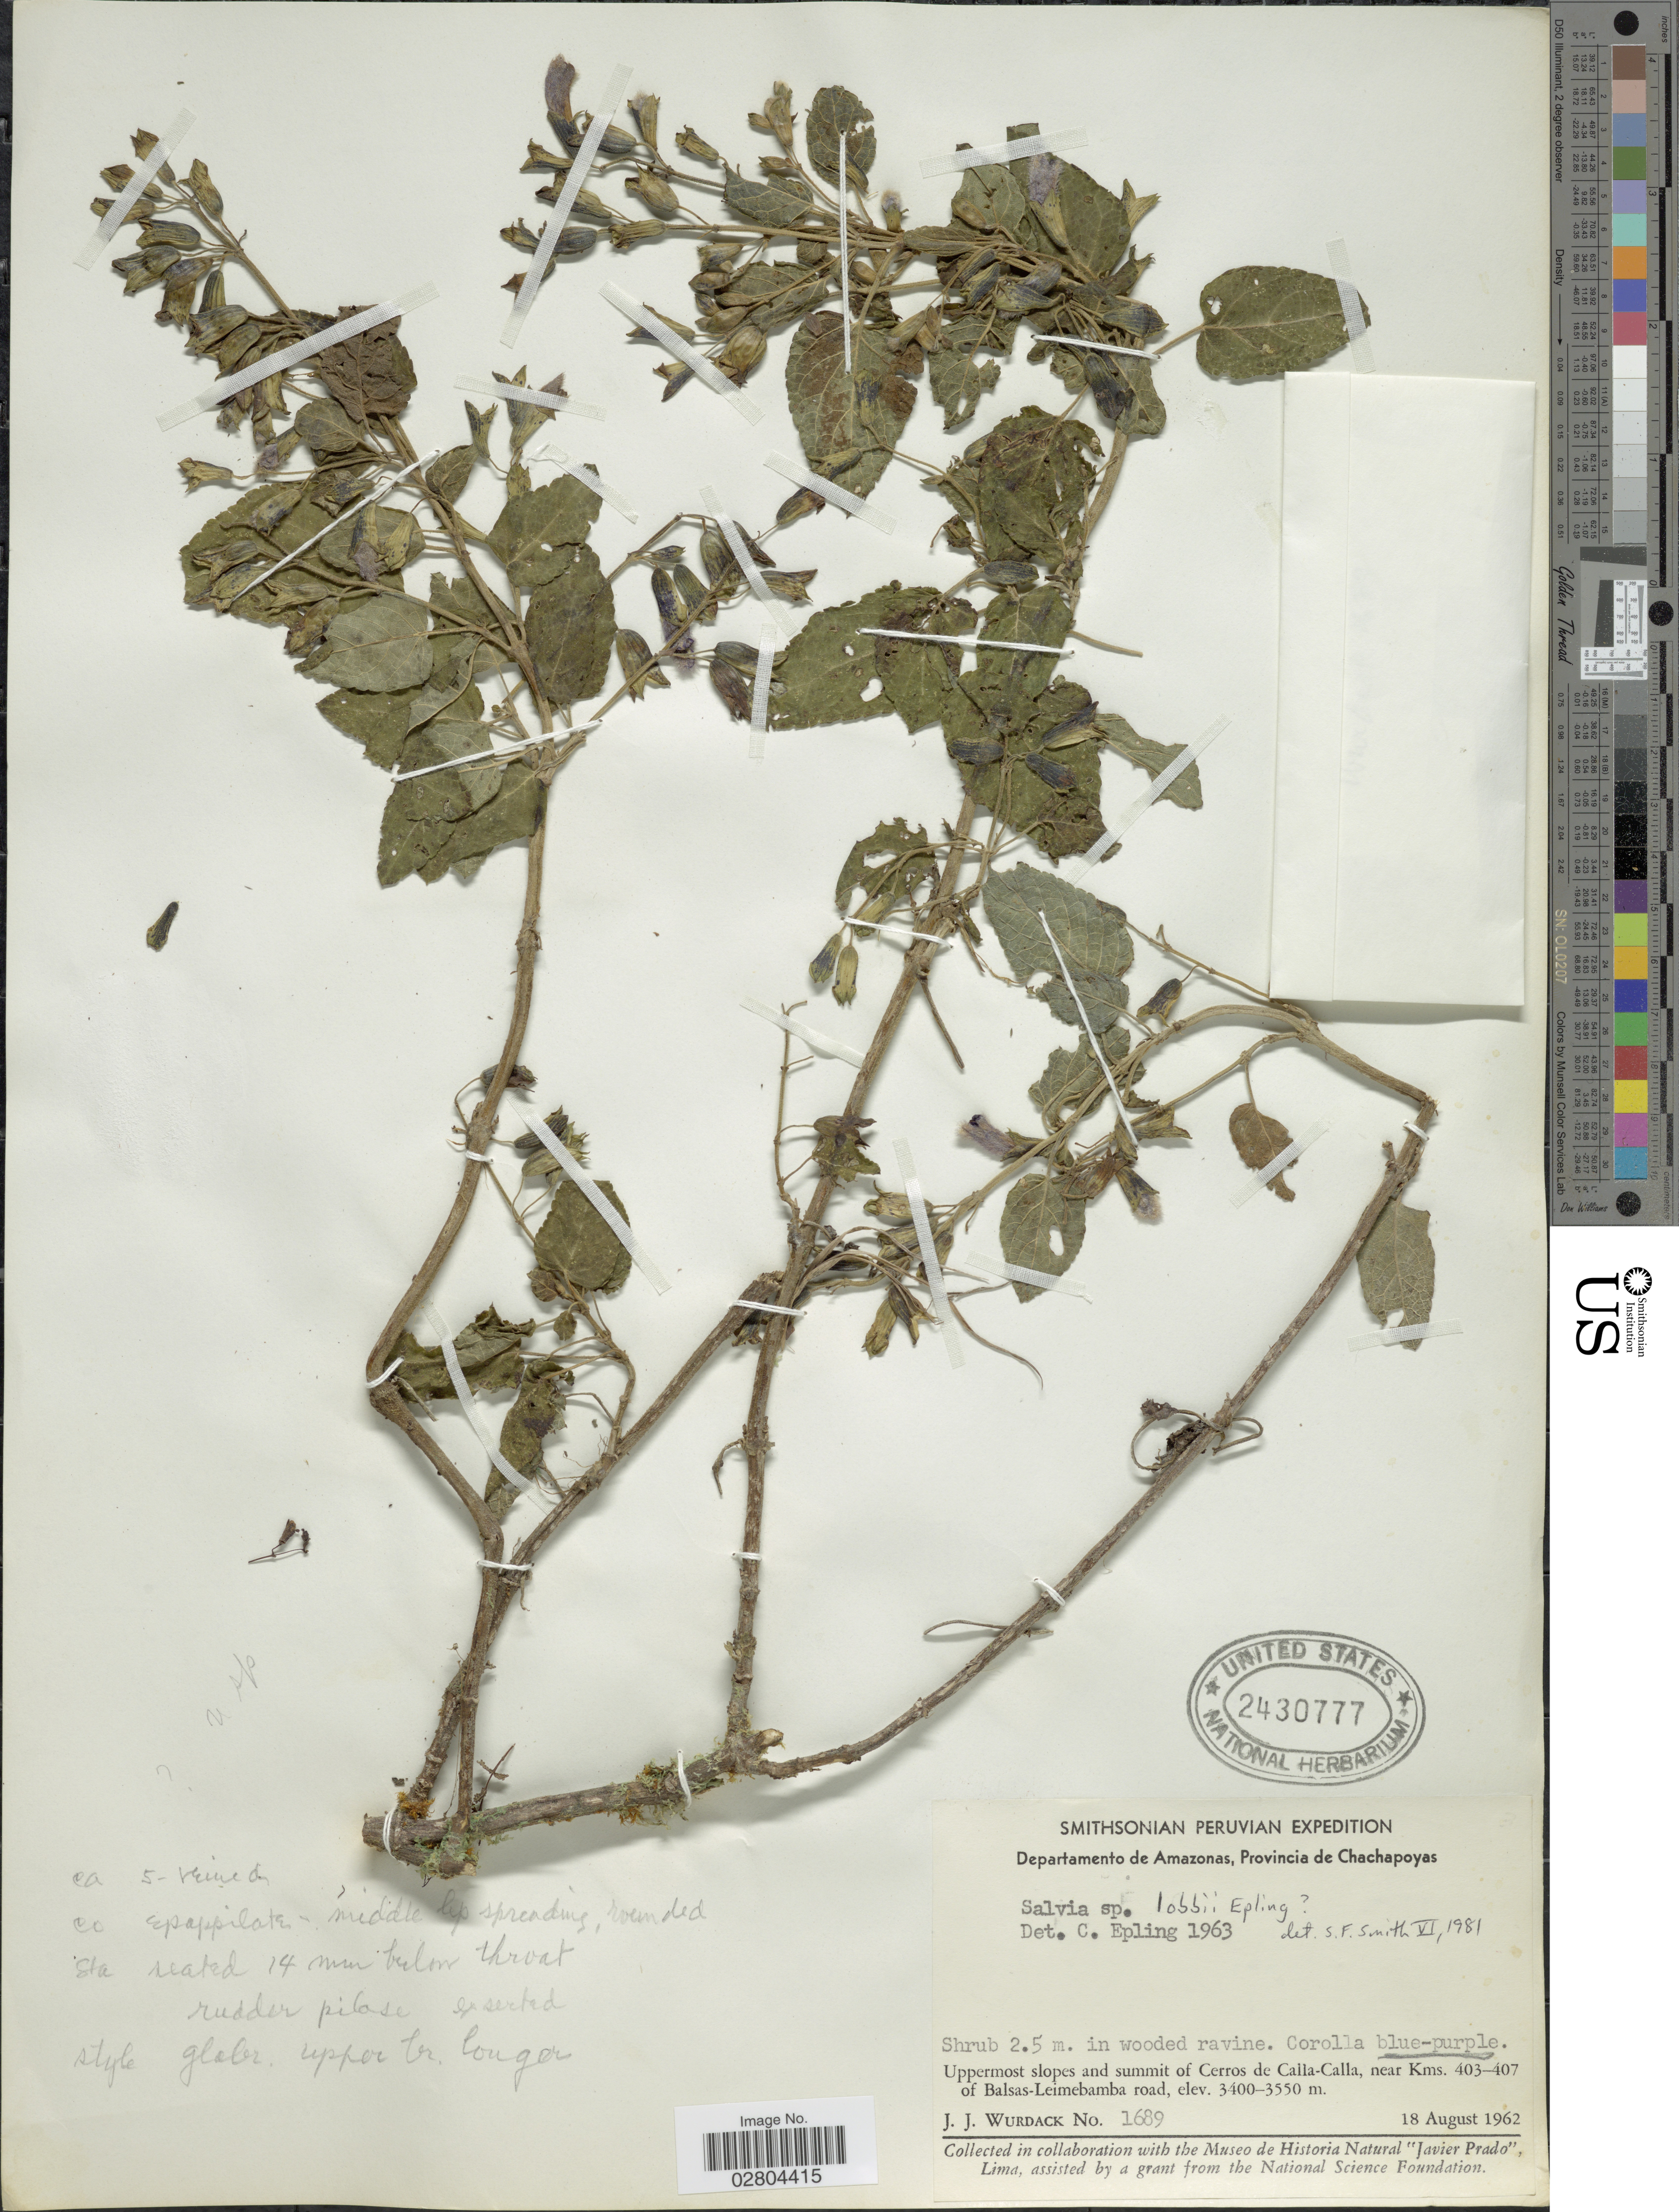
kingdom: Plantae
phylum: Tracheophyta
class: Magnoliopsida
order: Lamiales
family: Lamiaceae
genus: Salvia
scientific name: Salvia lobbii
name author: Epling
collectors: J. J. Wurdack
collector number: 1689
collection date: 1962-08-18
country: Peru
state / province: Amazonas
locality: Departamento de Amazonas, Provincia de Chachapoyas. Uppermost slopes and summit of Cerros de Calla-Calla, near Kms. 403-407 of Balsas- Leimebamba road.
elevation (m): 3400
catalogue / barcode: US 2430777